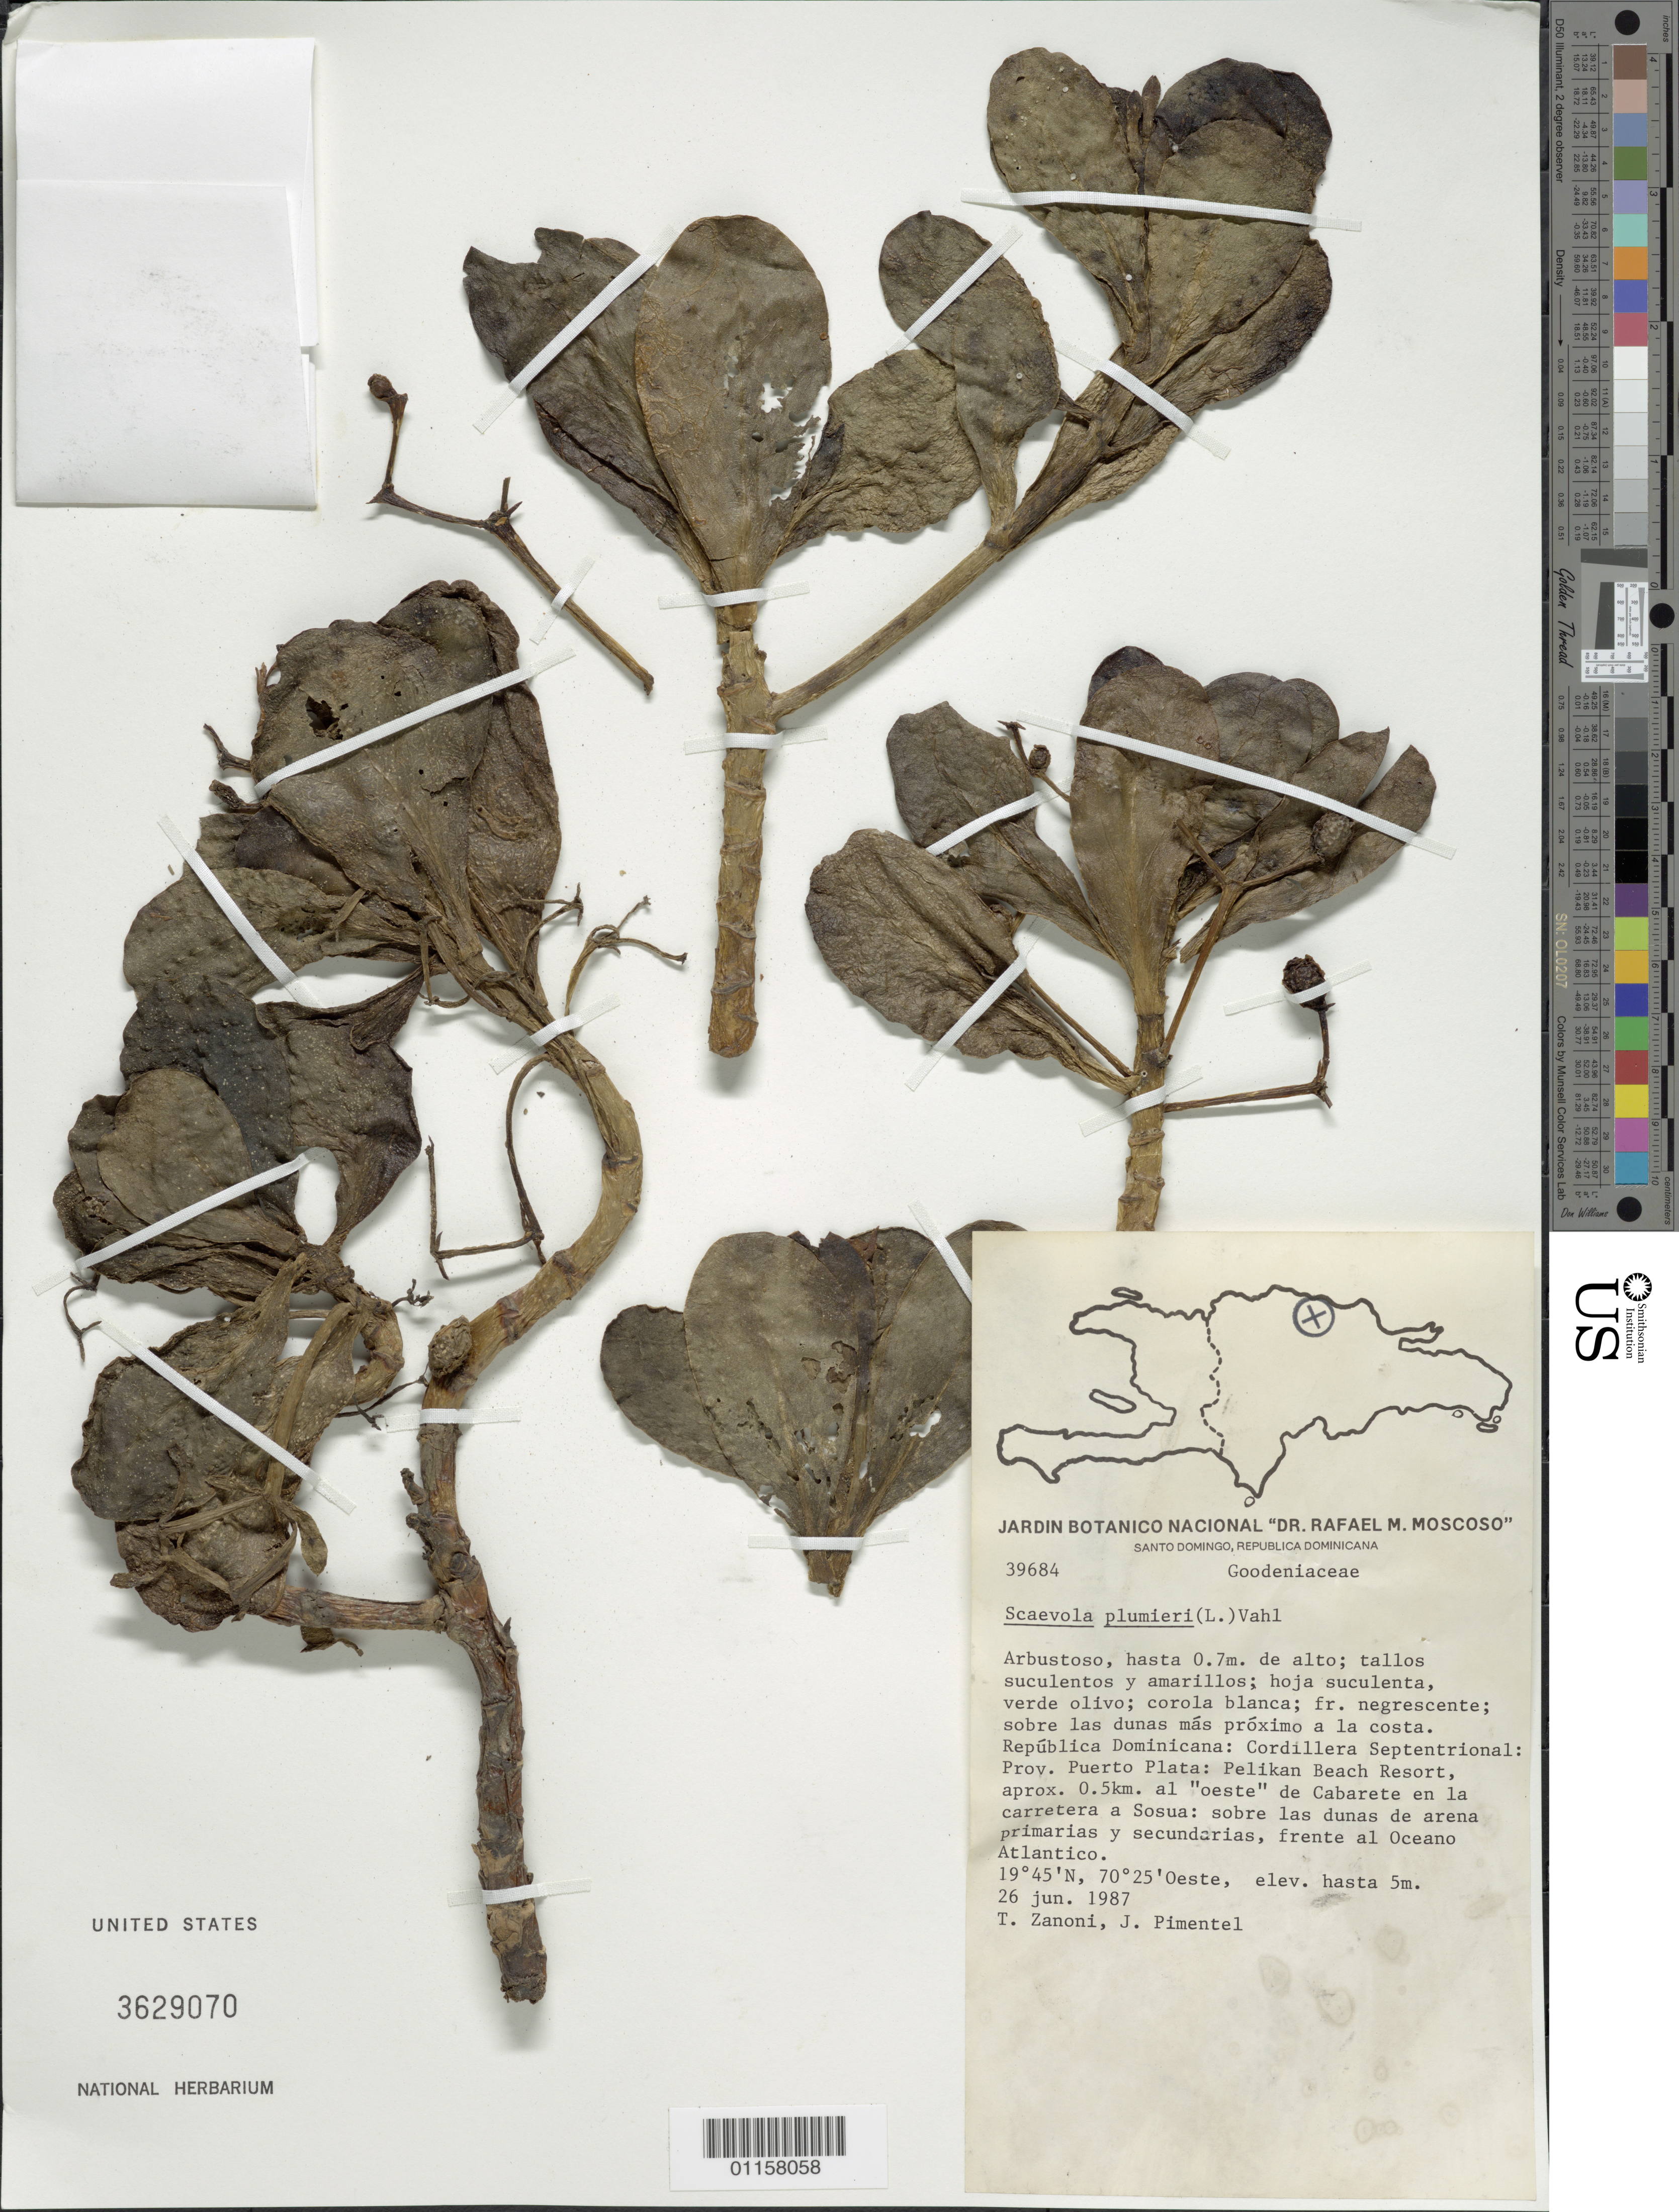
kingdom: Plantae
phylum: Tracheophyta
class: Magnoliopsida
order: Asterales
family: Goodeniaceae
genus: Scaevola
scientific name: Scaevola plumieri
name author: (L.) Vahl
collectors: T. A. Zanoni & J. Pimentel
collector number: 39684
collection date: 1987-06-26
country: Dominican Republic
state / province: Puerto Plata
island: Hispaniola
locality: Cordillera Septentrional; aprox. 0.5 km al "oeste" de Cabarete en la carretera a Sosua.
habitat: Sobre las dunas de arena primarias y secundarias, frente al Oceano Atlantico; sobre las dunas más próximo a la costa.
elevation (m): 5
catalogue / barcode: US 3629070